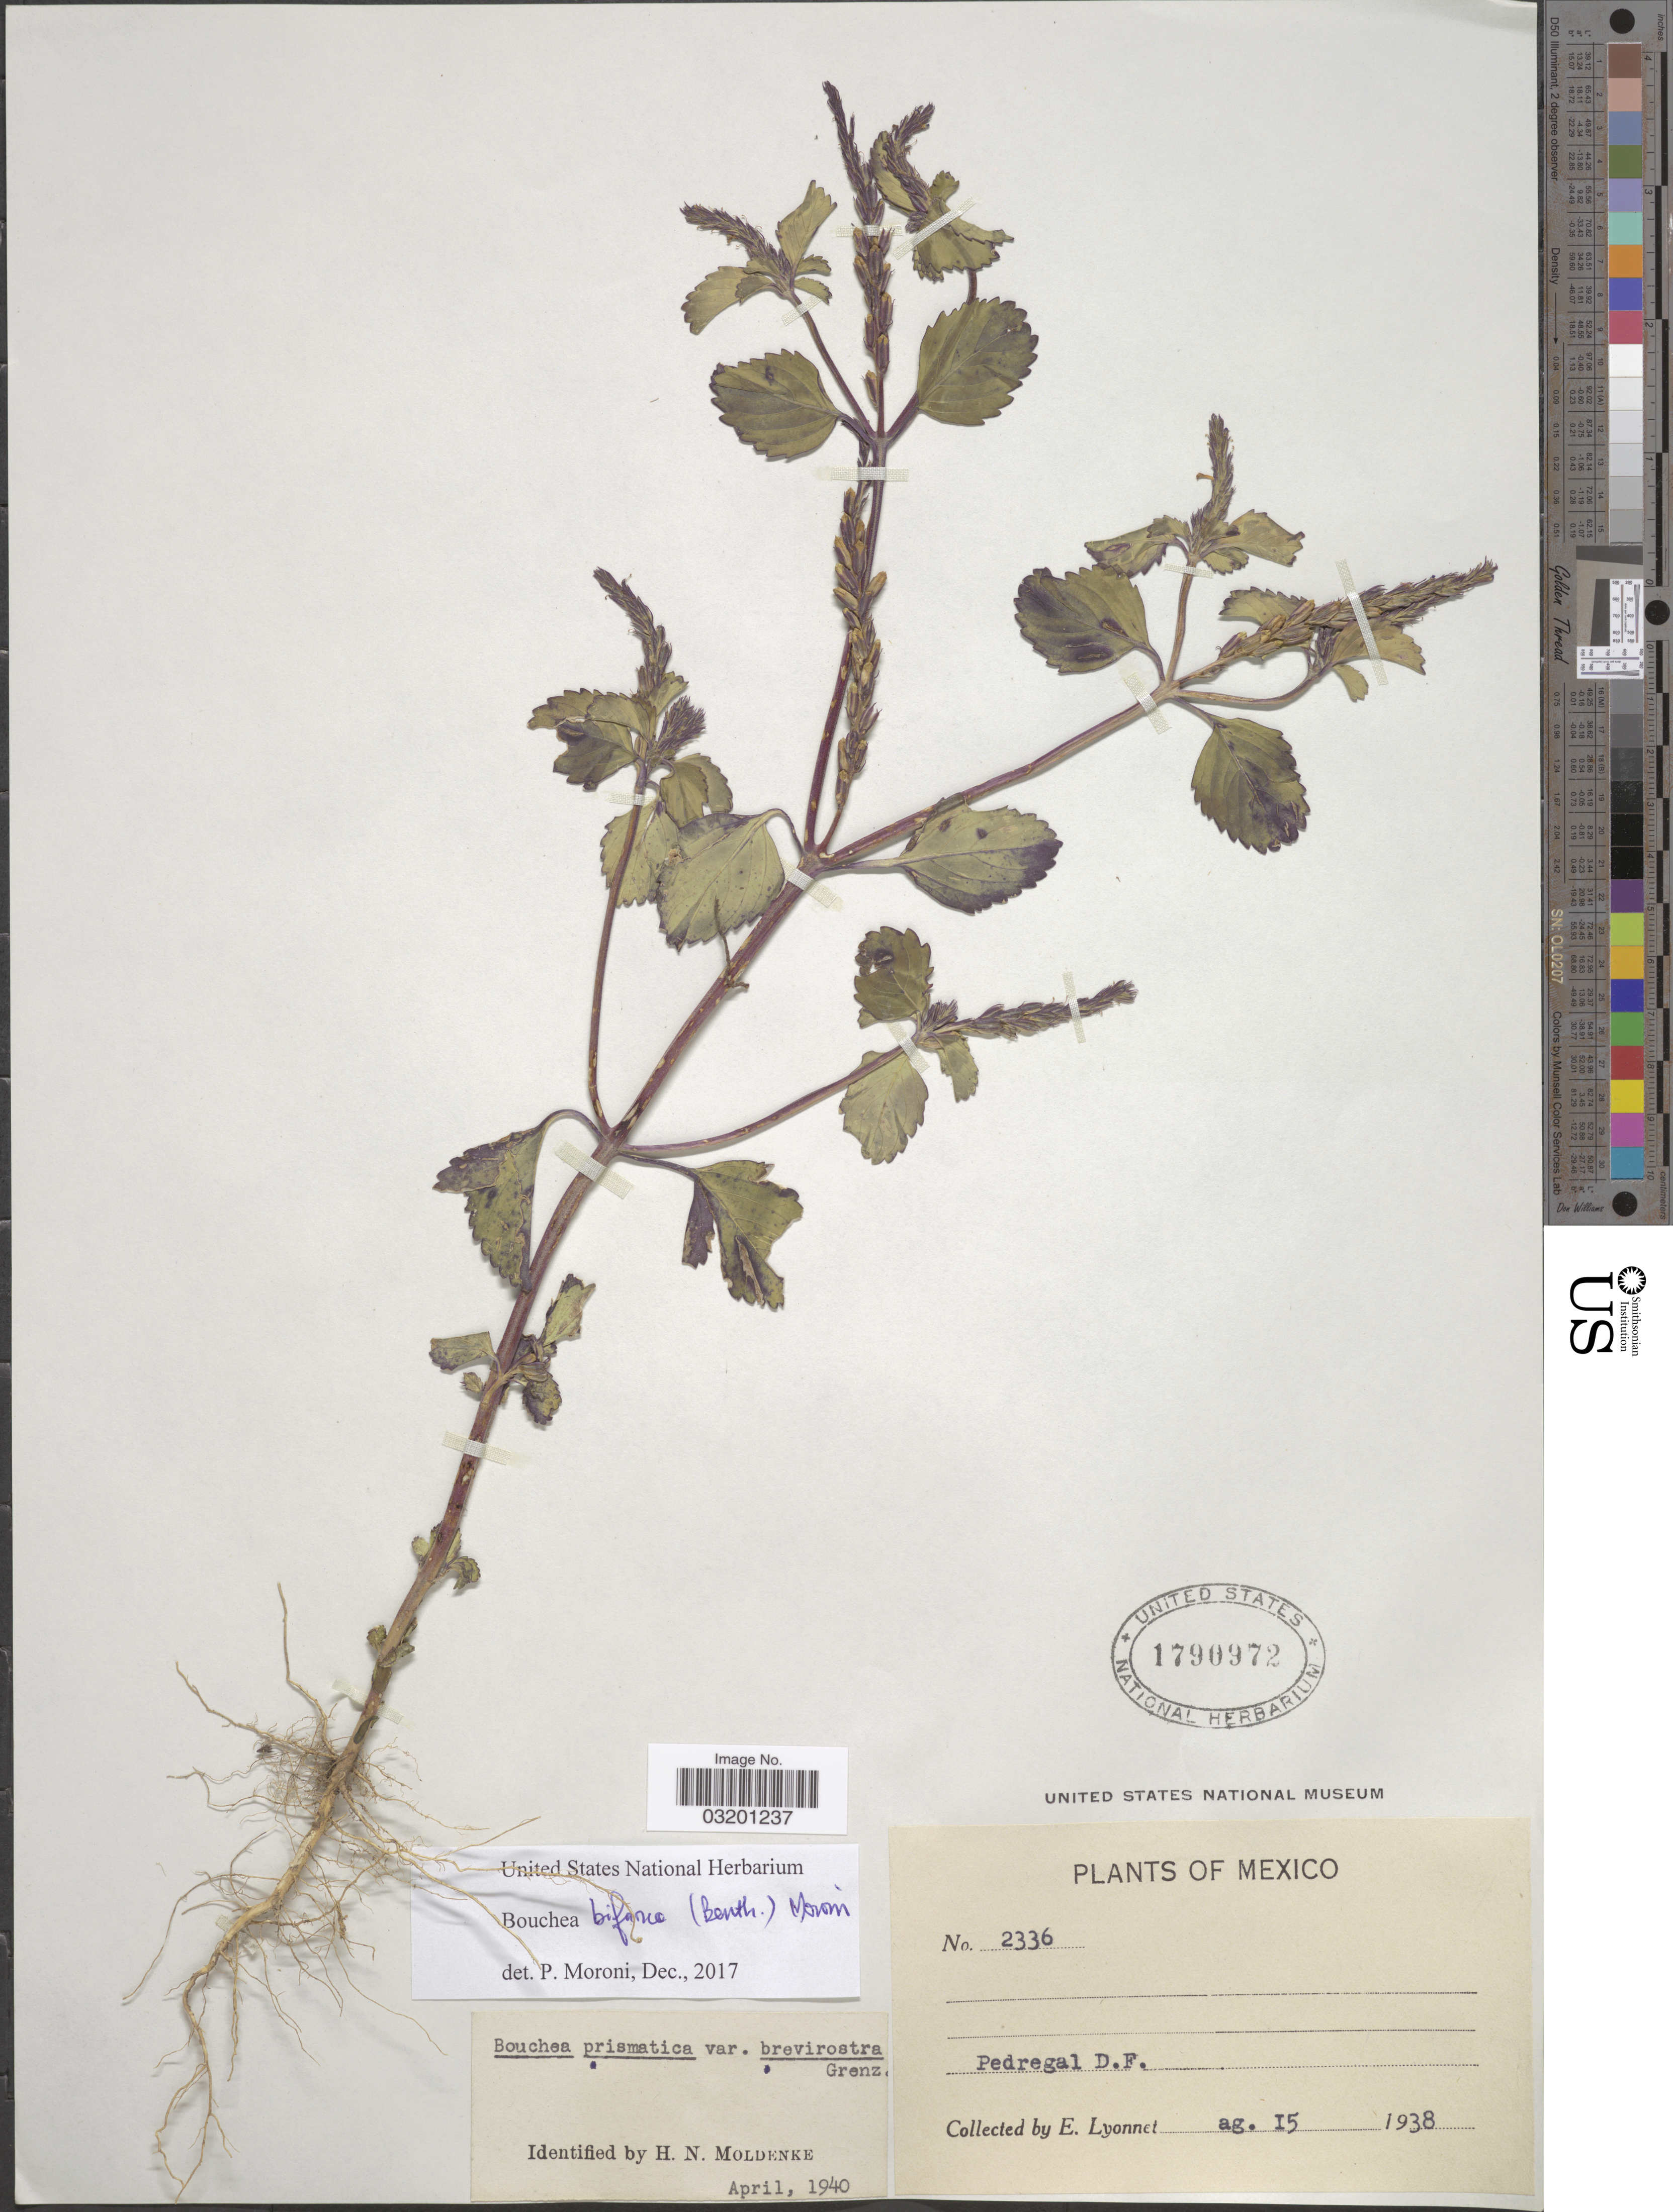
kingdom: Plantae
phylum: Tracheophyta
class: Magnoliopsida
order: Lamiales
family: Verbenaceae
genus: Bouchea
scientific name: Bouchea bifurca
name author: (Benth.) P. Moroni & N. O'Leary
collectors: E. Lyonnet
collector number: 2336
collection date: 1938-08-15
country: Mexico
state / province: Distrito Federal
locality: Pedregal D.F.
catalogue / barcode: US 1790972